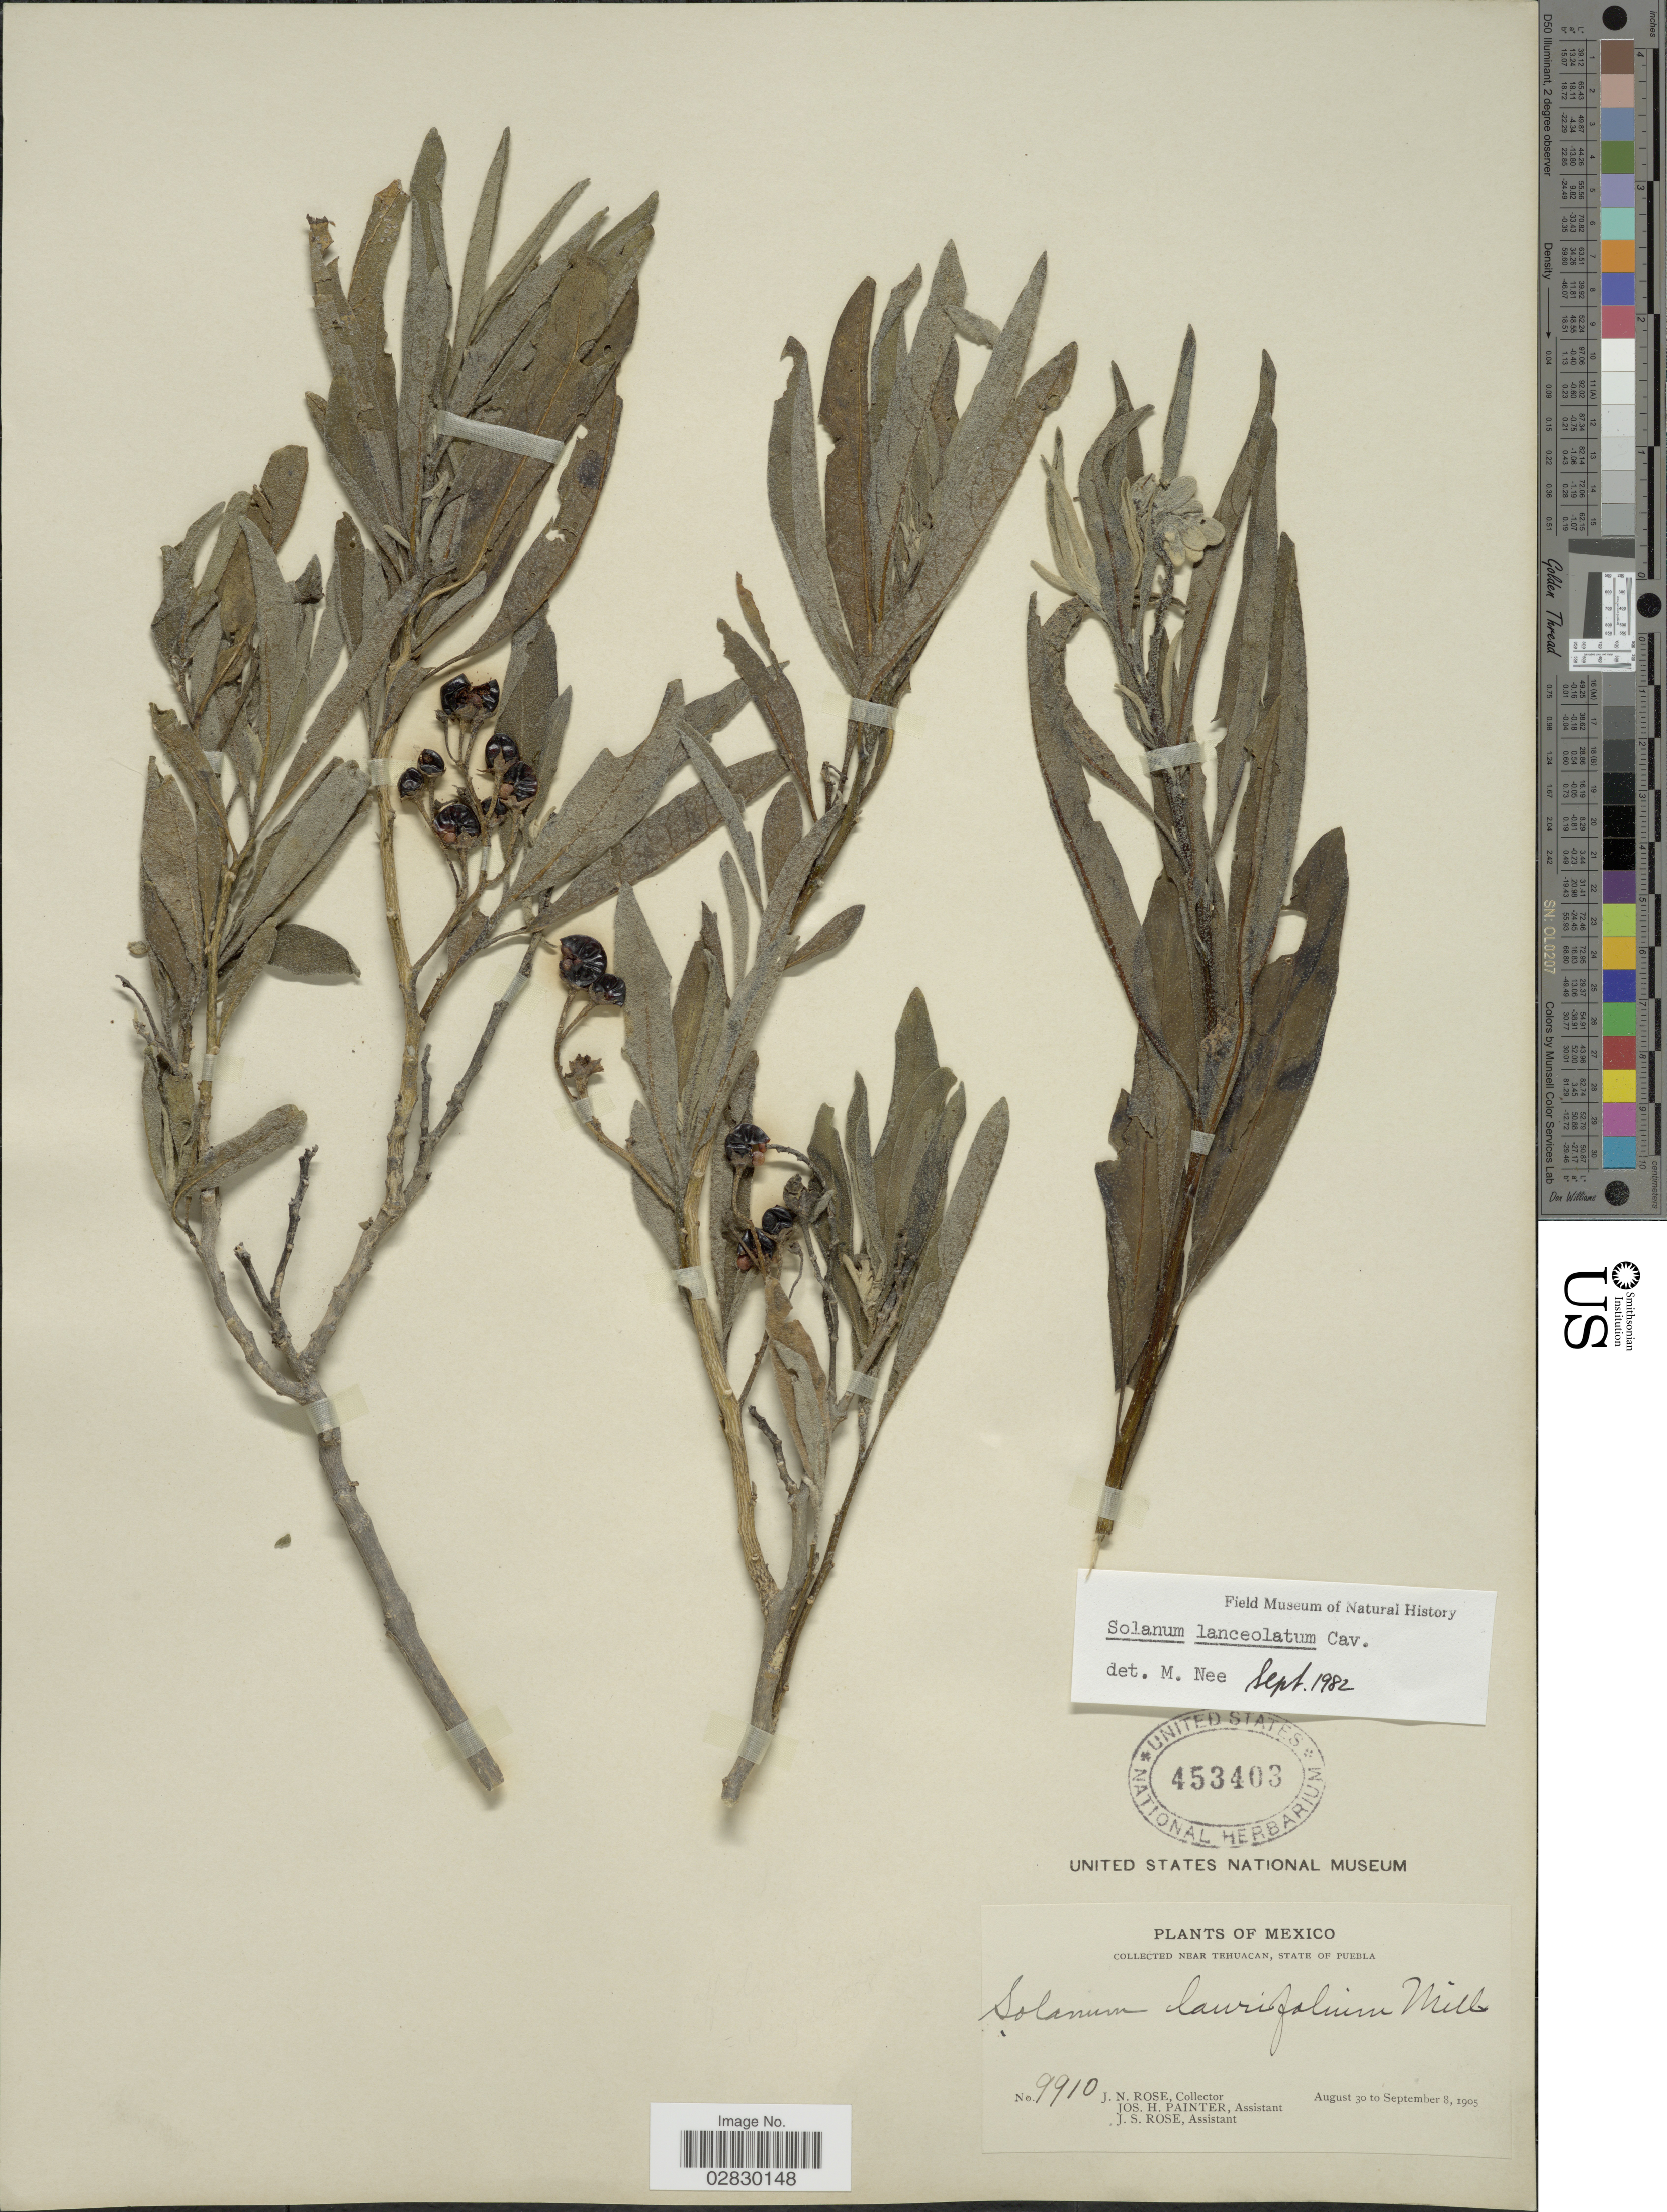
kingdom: Plantae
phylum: Tracheophyta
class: Magnoliopsida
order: Solanales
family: Solanaceae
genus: Solanum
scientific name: Solanum lanceolatum Berthault, nom. illeg.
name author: Berthault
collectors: J. N. Rose, J. H. Painter & J. S. Rose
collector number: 9910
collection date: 1905-08-30/1905-09-08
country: Mexico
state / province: Puebla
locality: Near Tehuacan.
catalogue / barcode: US 453403